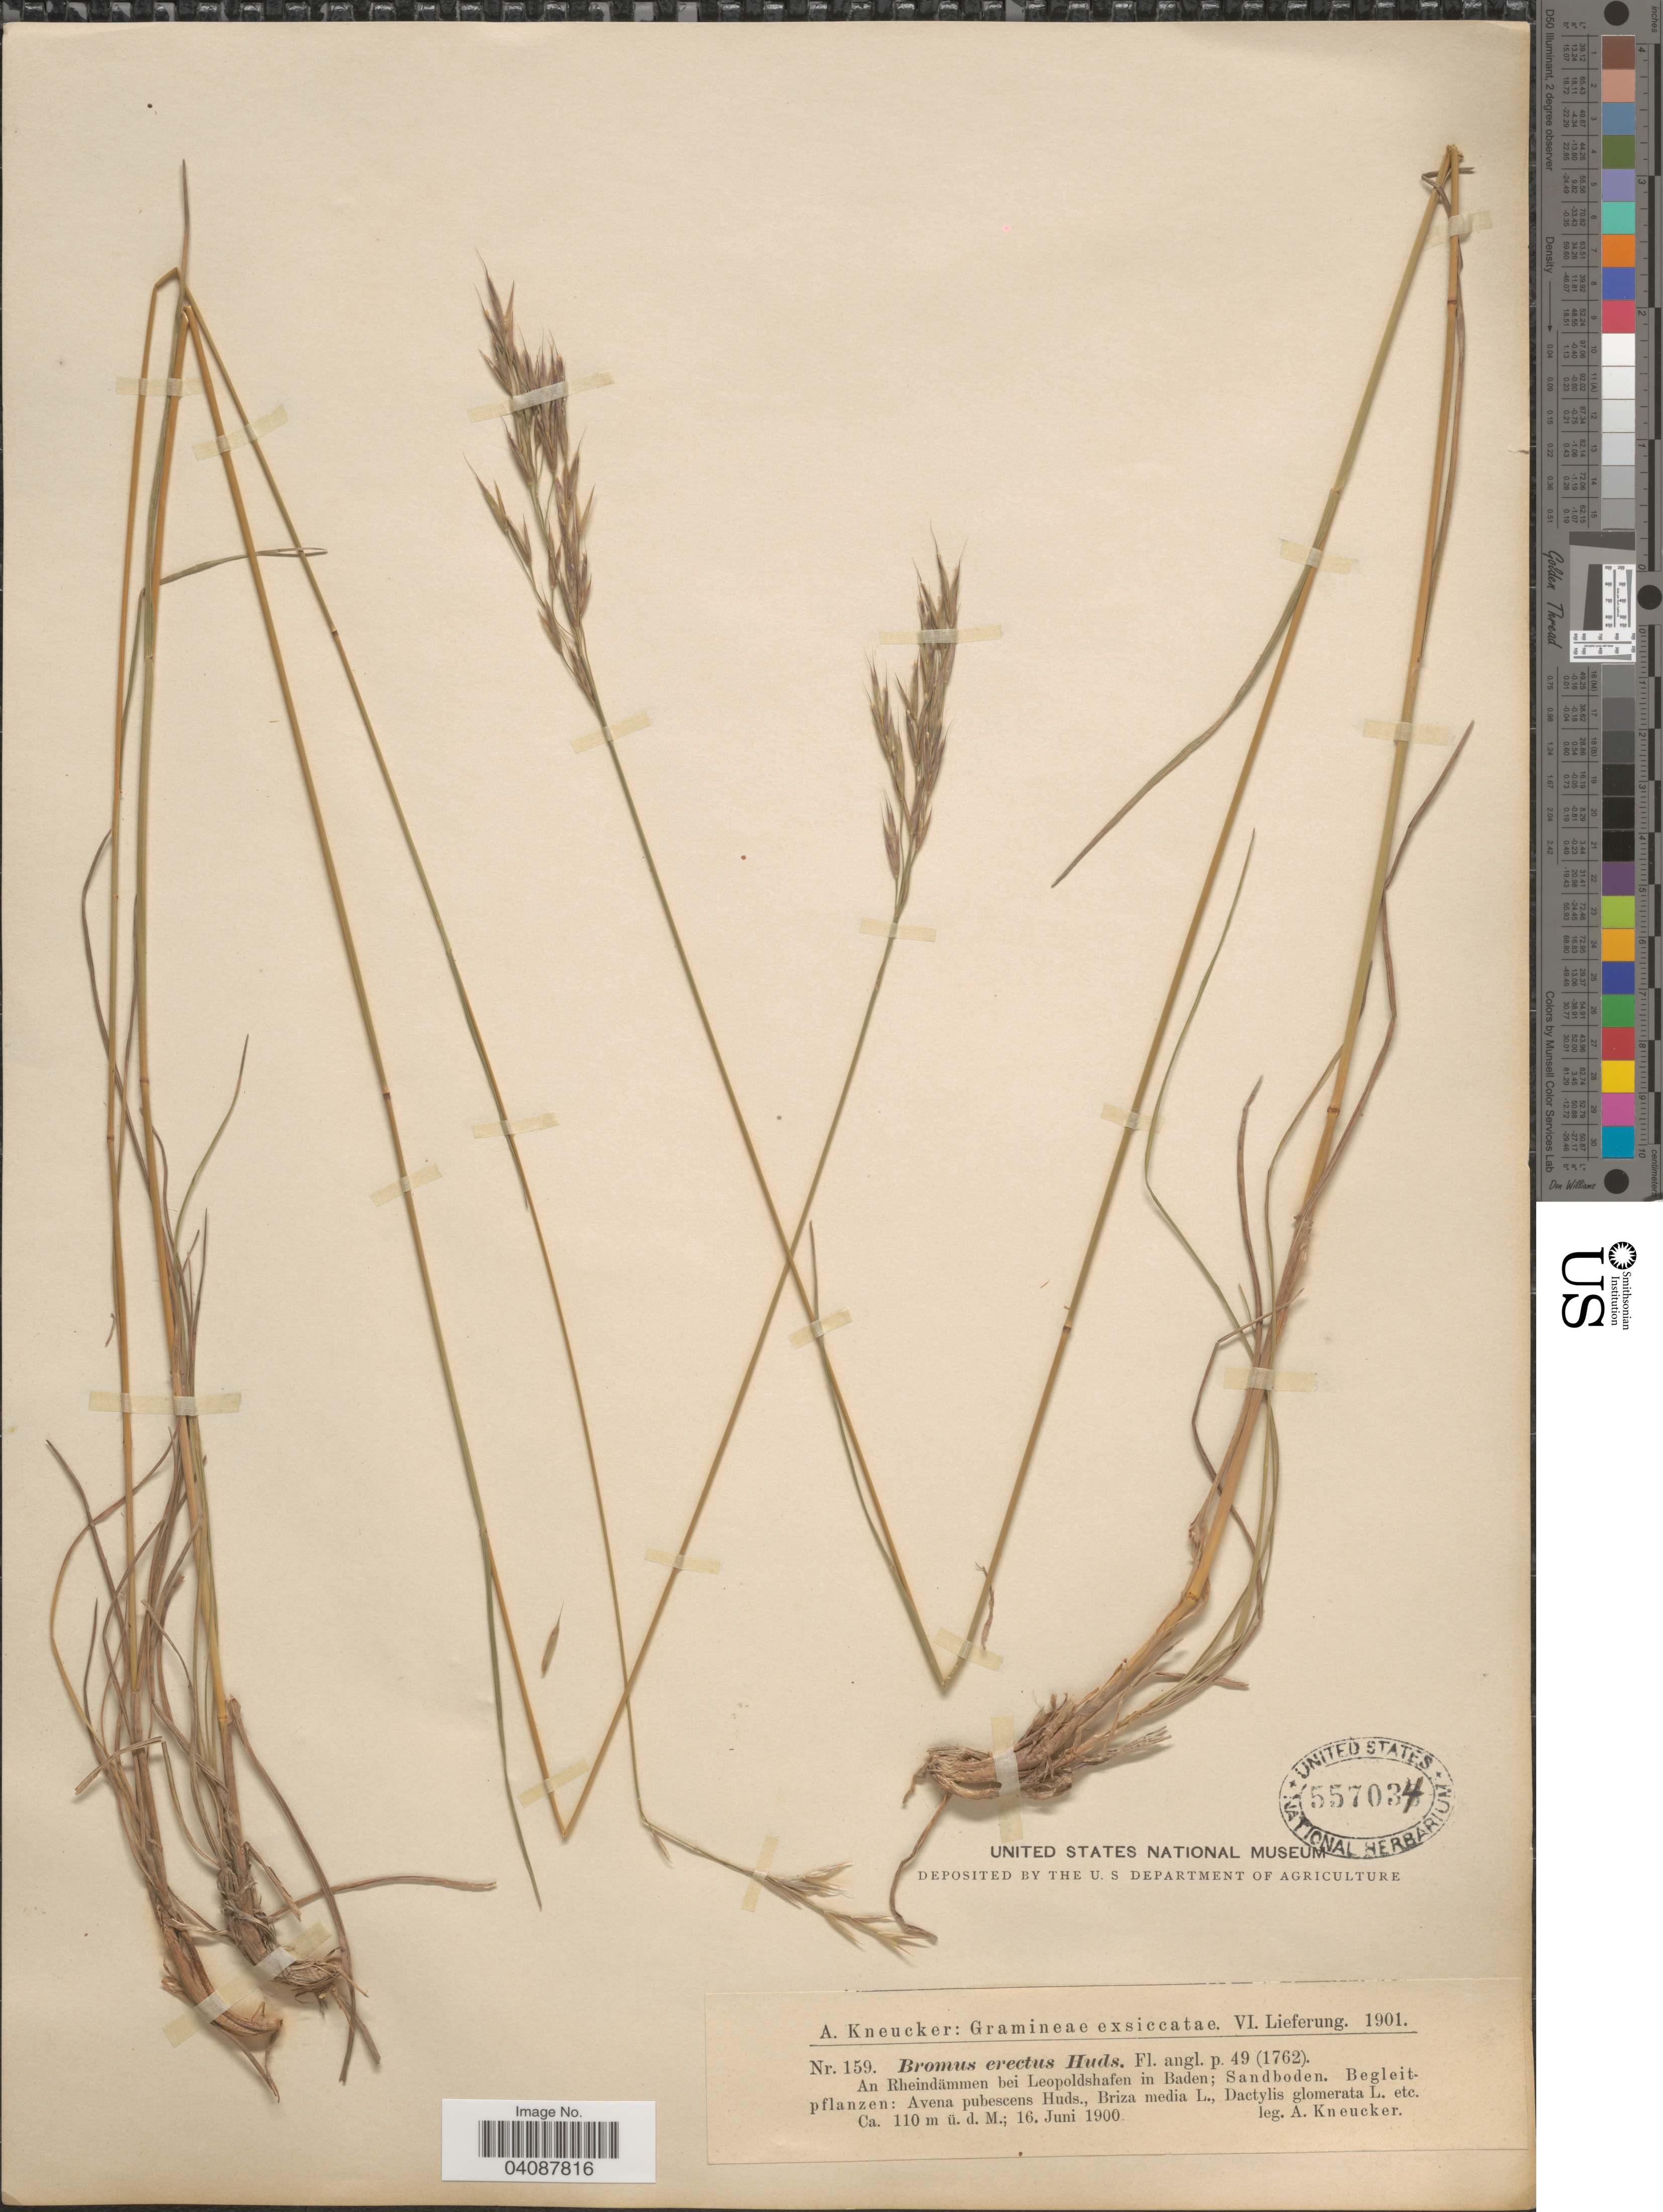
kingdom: Plantae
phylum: Tracheophyta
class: Liliopsida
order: Poales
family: Poaceae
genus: Bromus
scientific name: Bromus erectus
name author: Huds.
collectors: A. Kneucker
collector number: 159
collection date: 1900-06-16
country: Germany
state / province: Baden-Württemberg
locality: An Rheindämmen bei Leopoldshafen in Baden; Sandboden.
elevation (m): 110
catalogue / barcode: US 557034